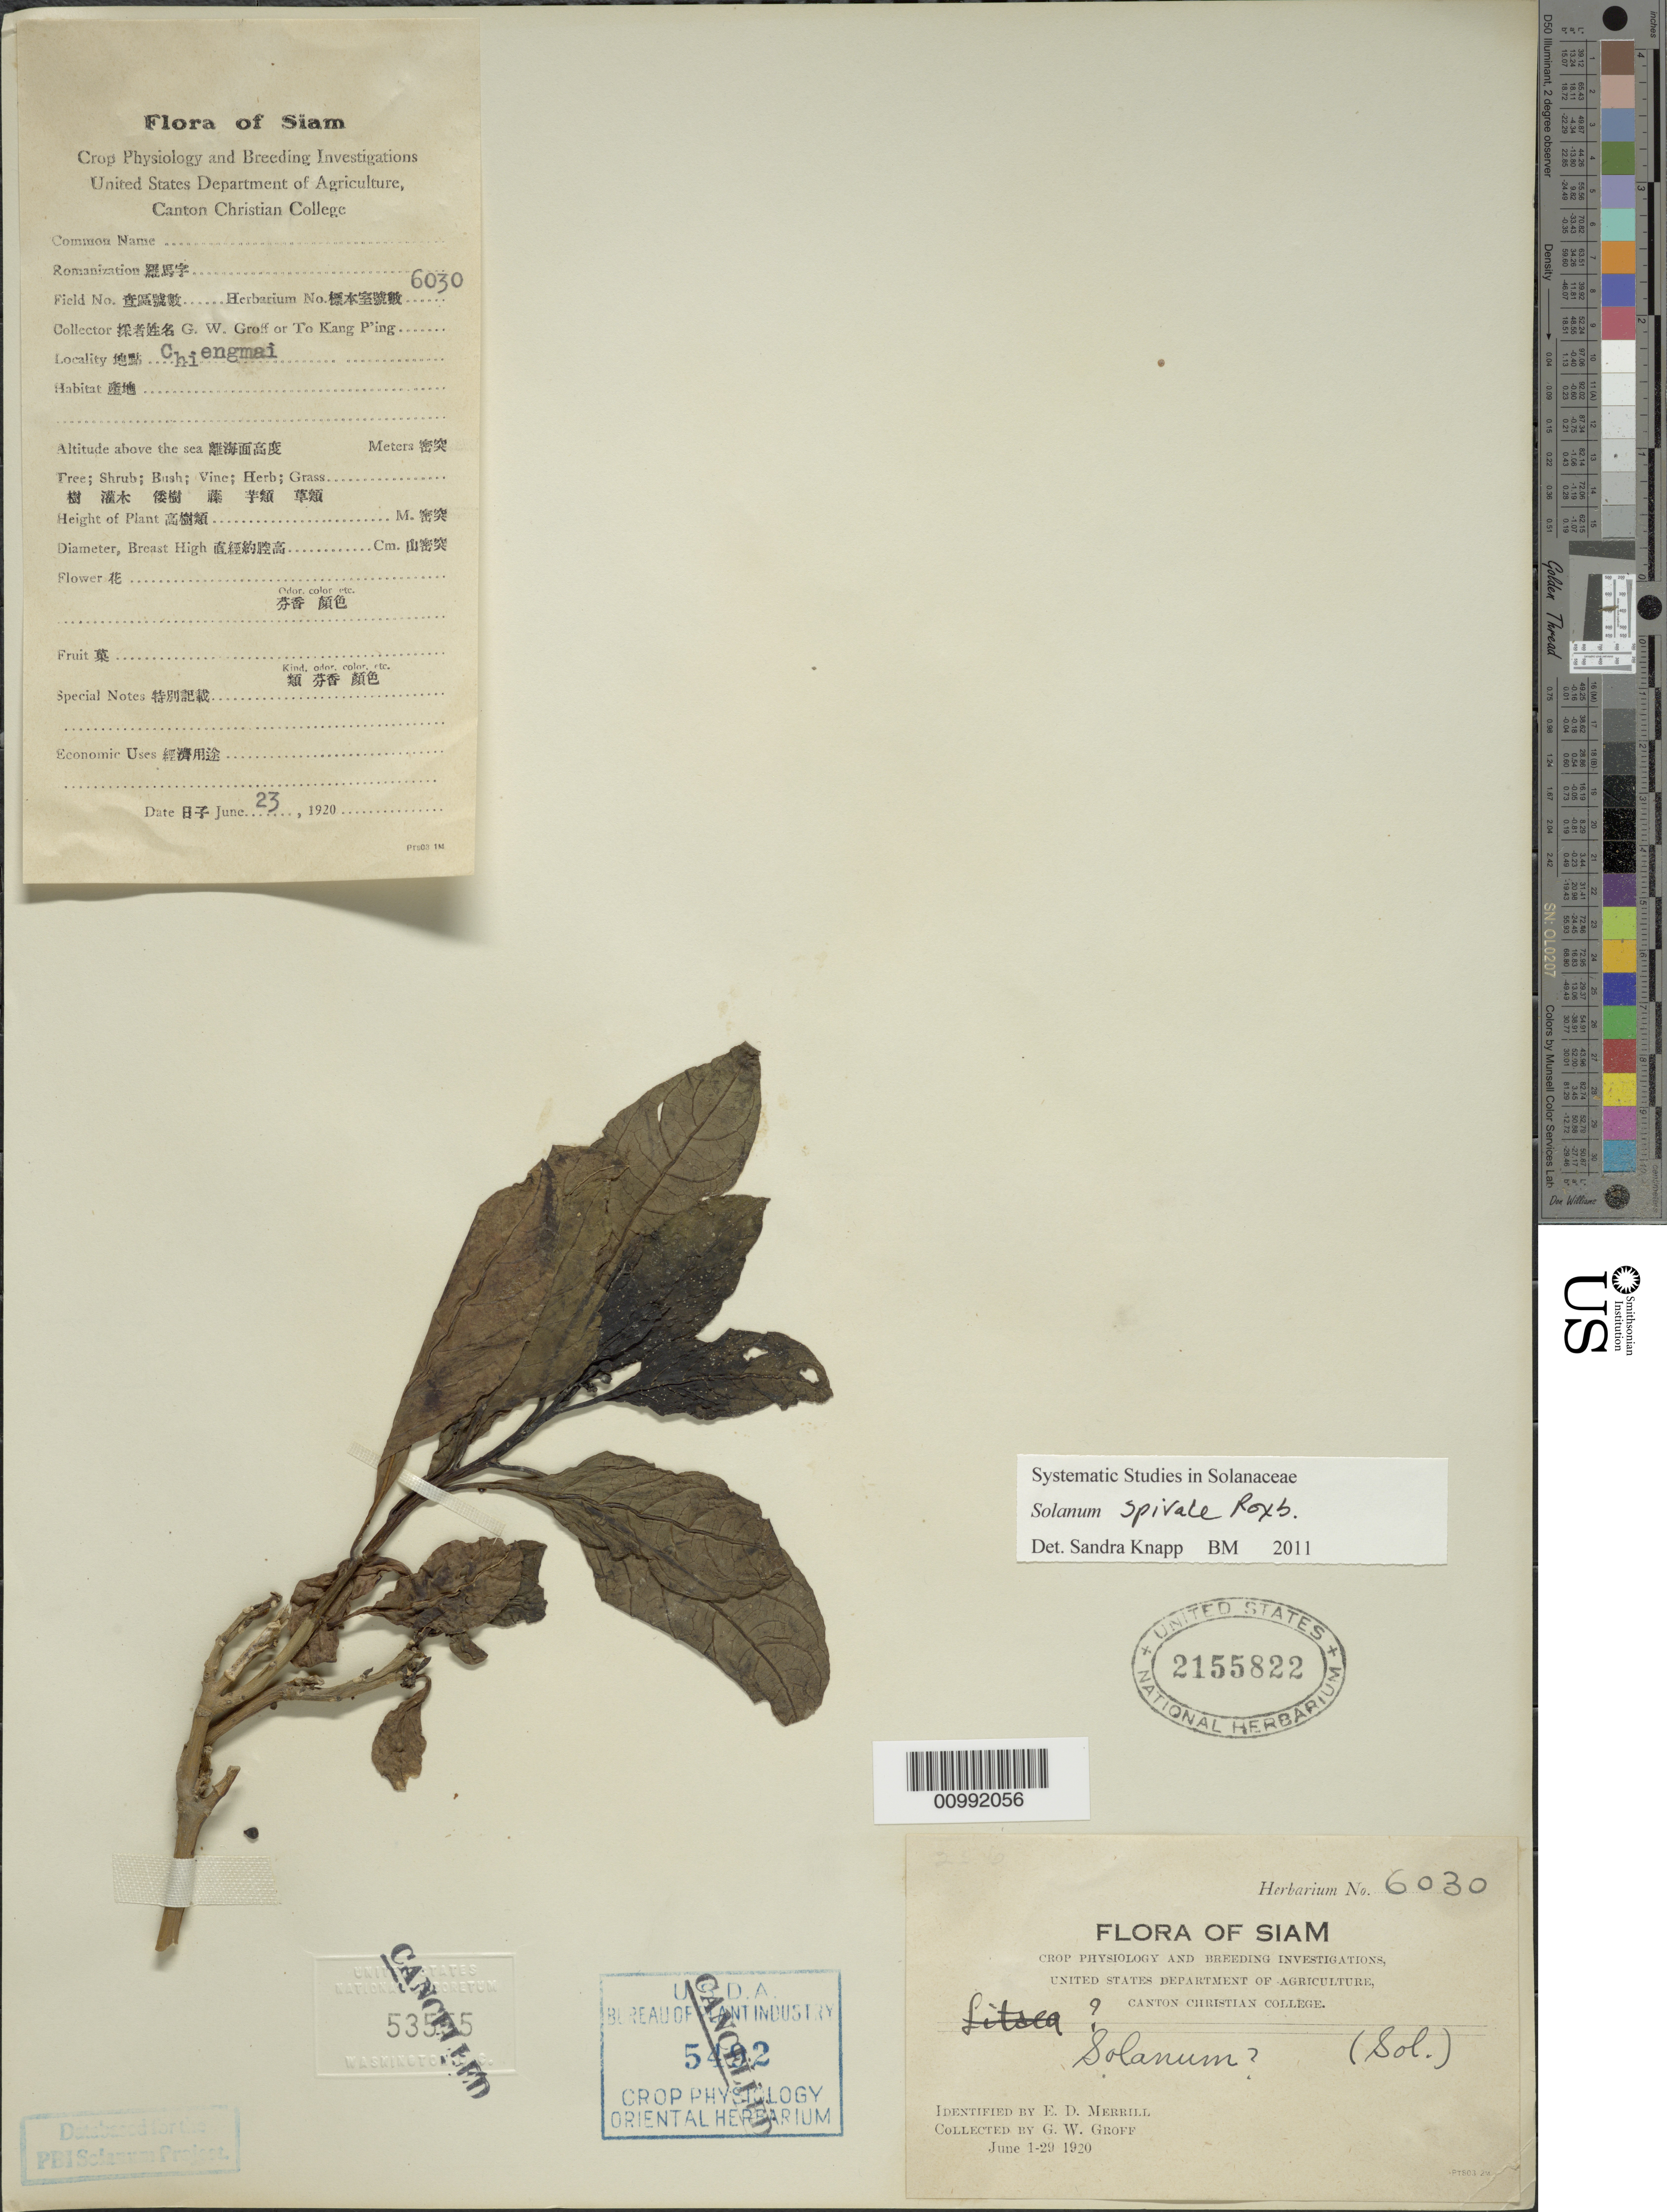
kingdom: Plantae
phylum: Tracheophyta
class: Magnoliopsida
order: Solanales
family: Solanaceae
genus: Solanum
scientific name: Solanum spirale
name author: Roxb.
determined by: Knapp, S. D.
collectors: G. Groff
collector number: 6030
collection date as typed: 23 Jun 1920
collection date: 1920-06-23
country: Thailand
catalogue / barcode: US 2155822